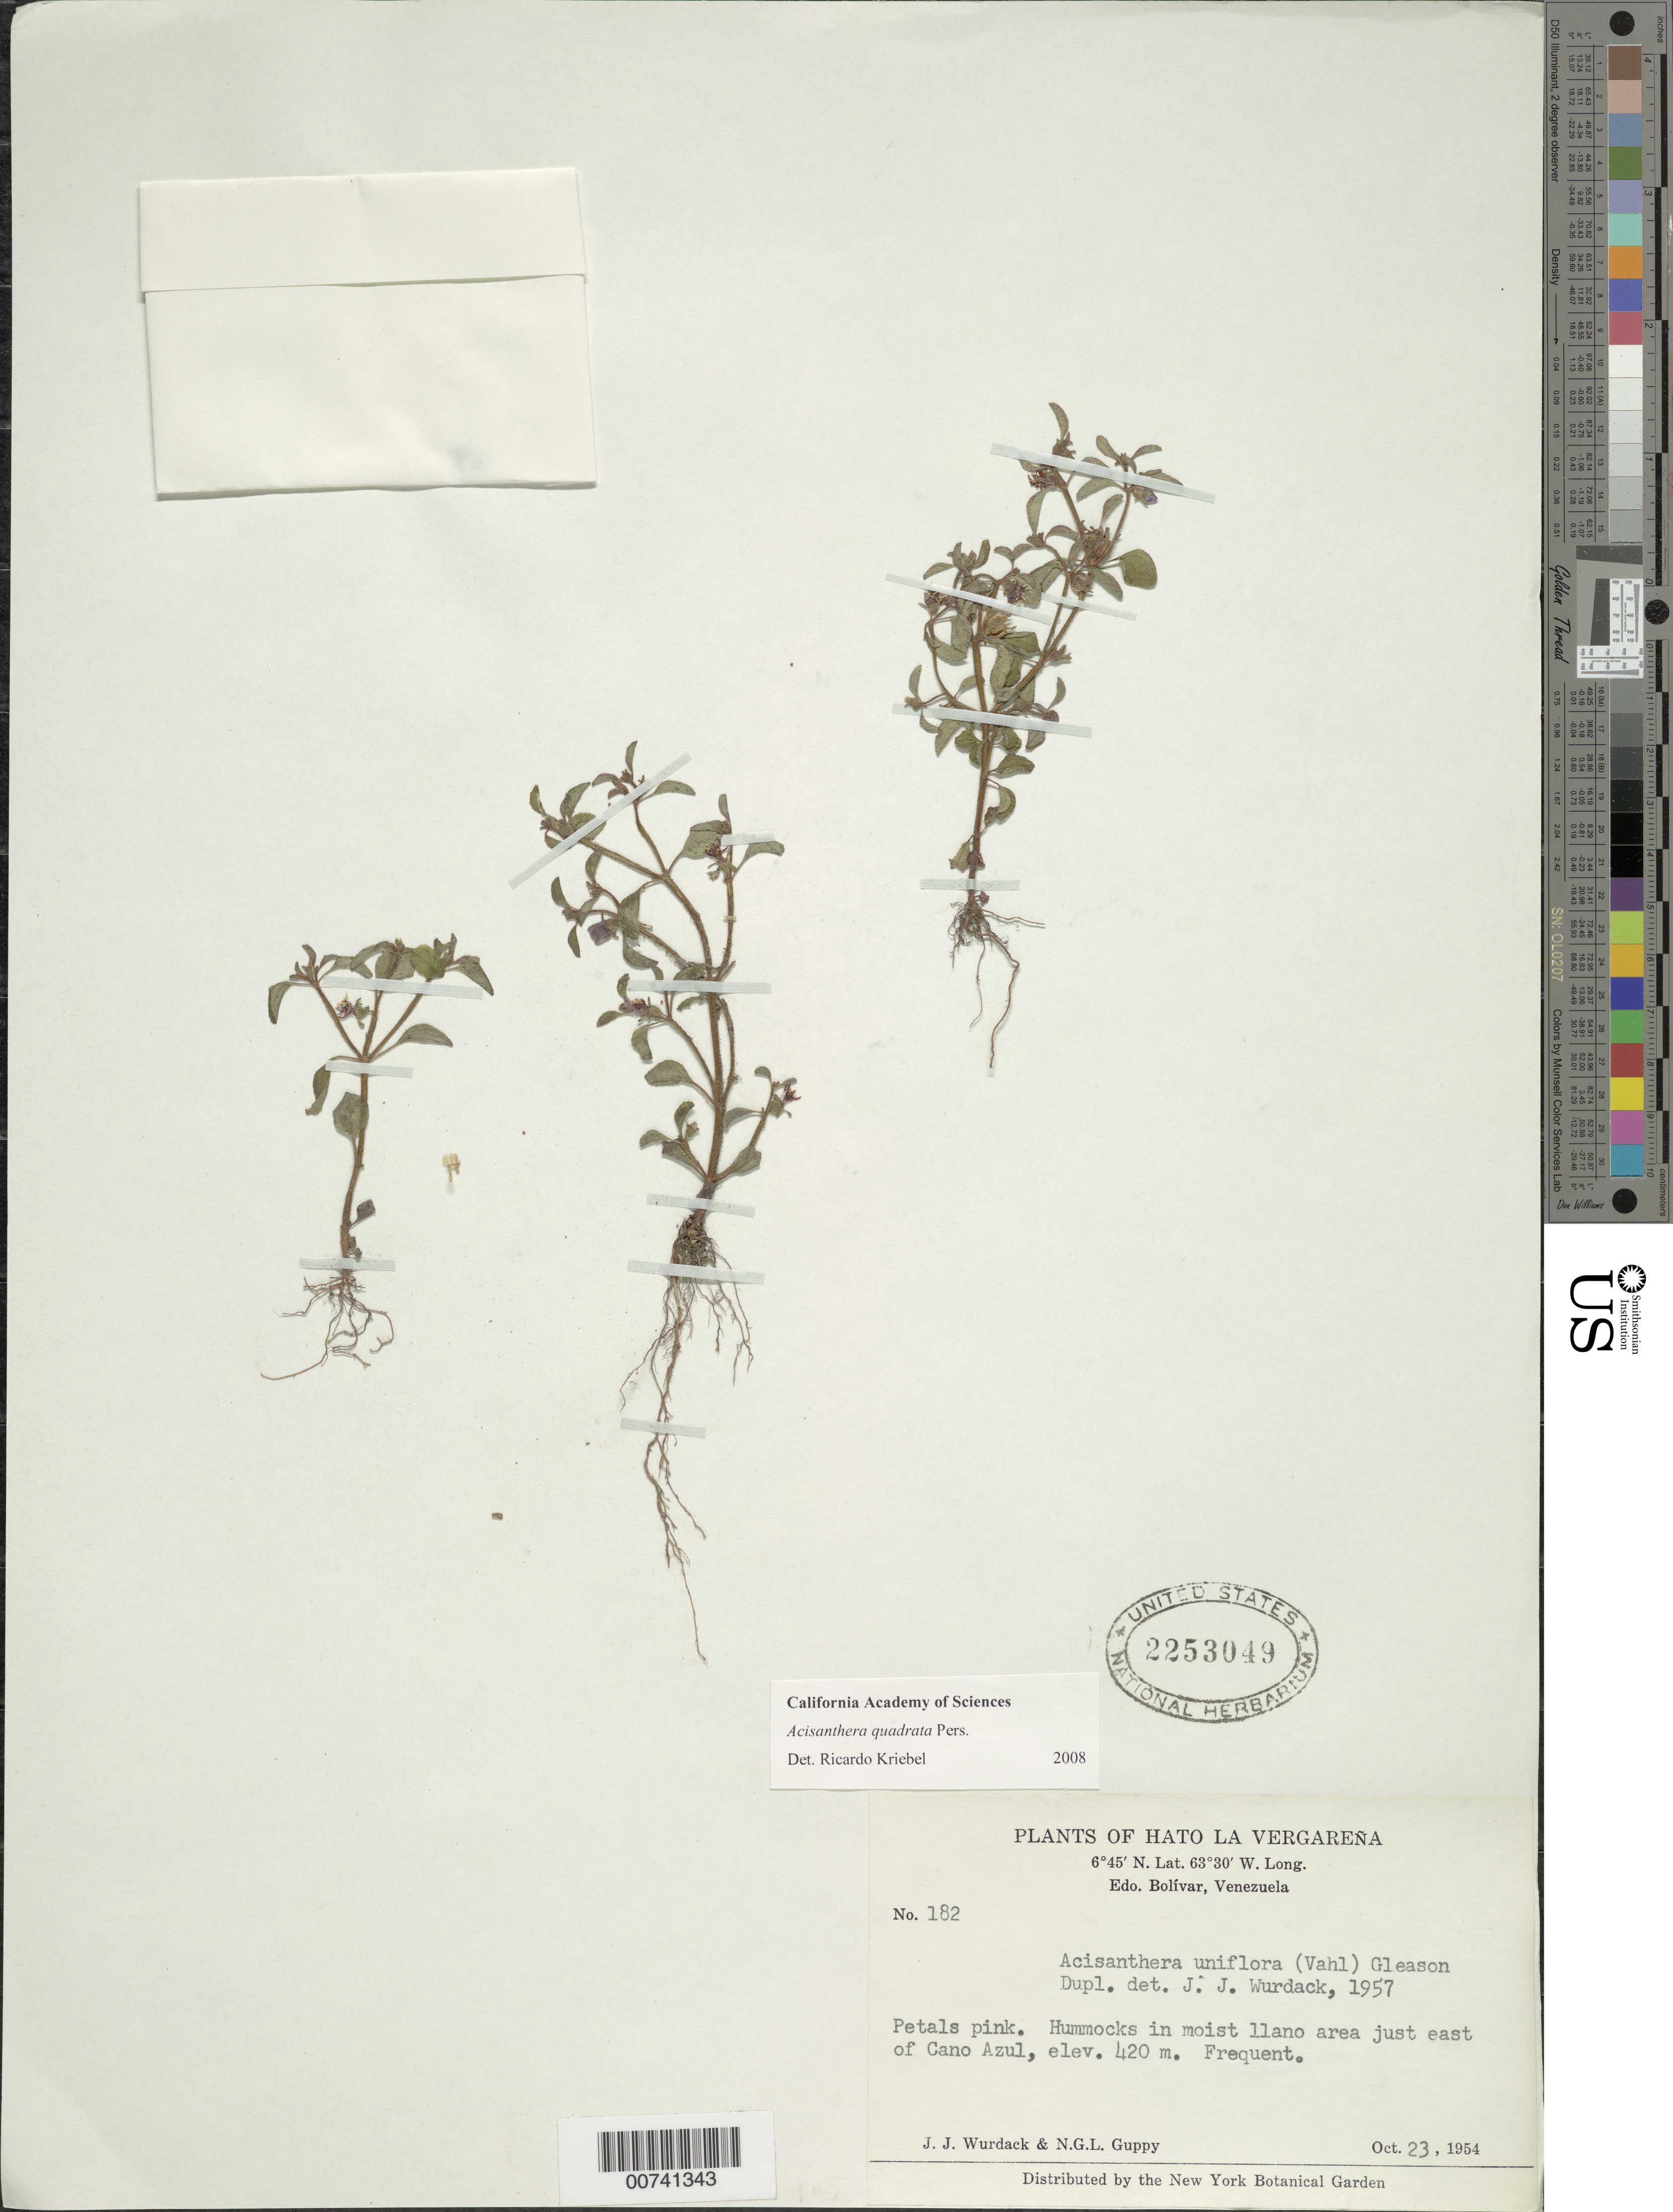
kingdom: Plantae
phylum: Tracheophyta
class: Magnoliopsida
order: Myrtales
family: Melastomataceae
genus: Acisanthera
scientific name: Acisanthera uniflora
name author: (Vahl) Gleason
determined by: Nunes da Silva, Diego, (RB), Jardim Botanico do Rio de Janeiro - Herbario (BRAZIL)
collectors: J. J. Wurdack & N. Guppy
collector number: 182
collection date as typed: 23-Oct-54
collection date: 1954-10-23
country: Venezuela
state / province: Bolívar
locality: Hato La Vergareña, E of Caño Azul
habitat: Hummocks in moist llano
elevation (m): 420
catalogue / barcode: US 2253049